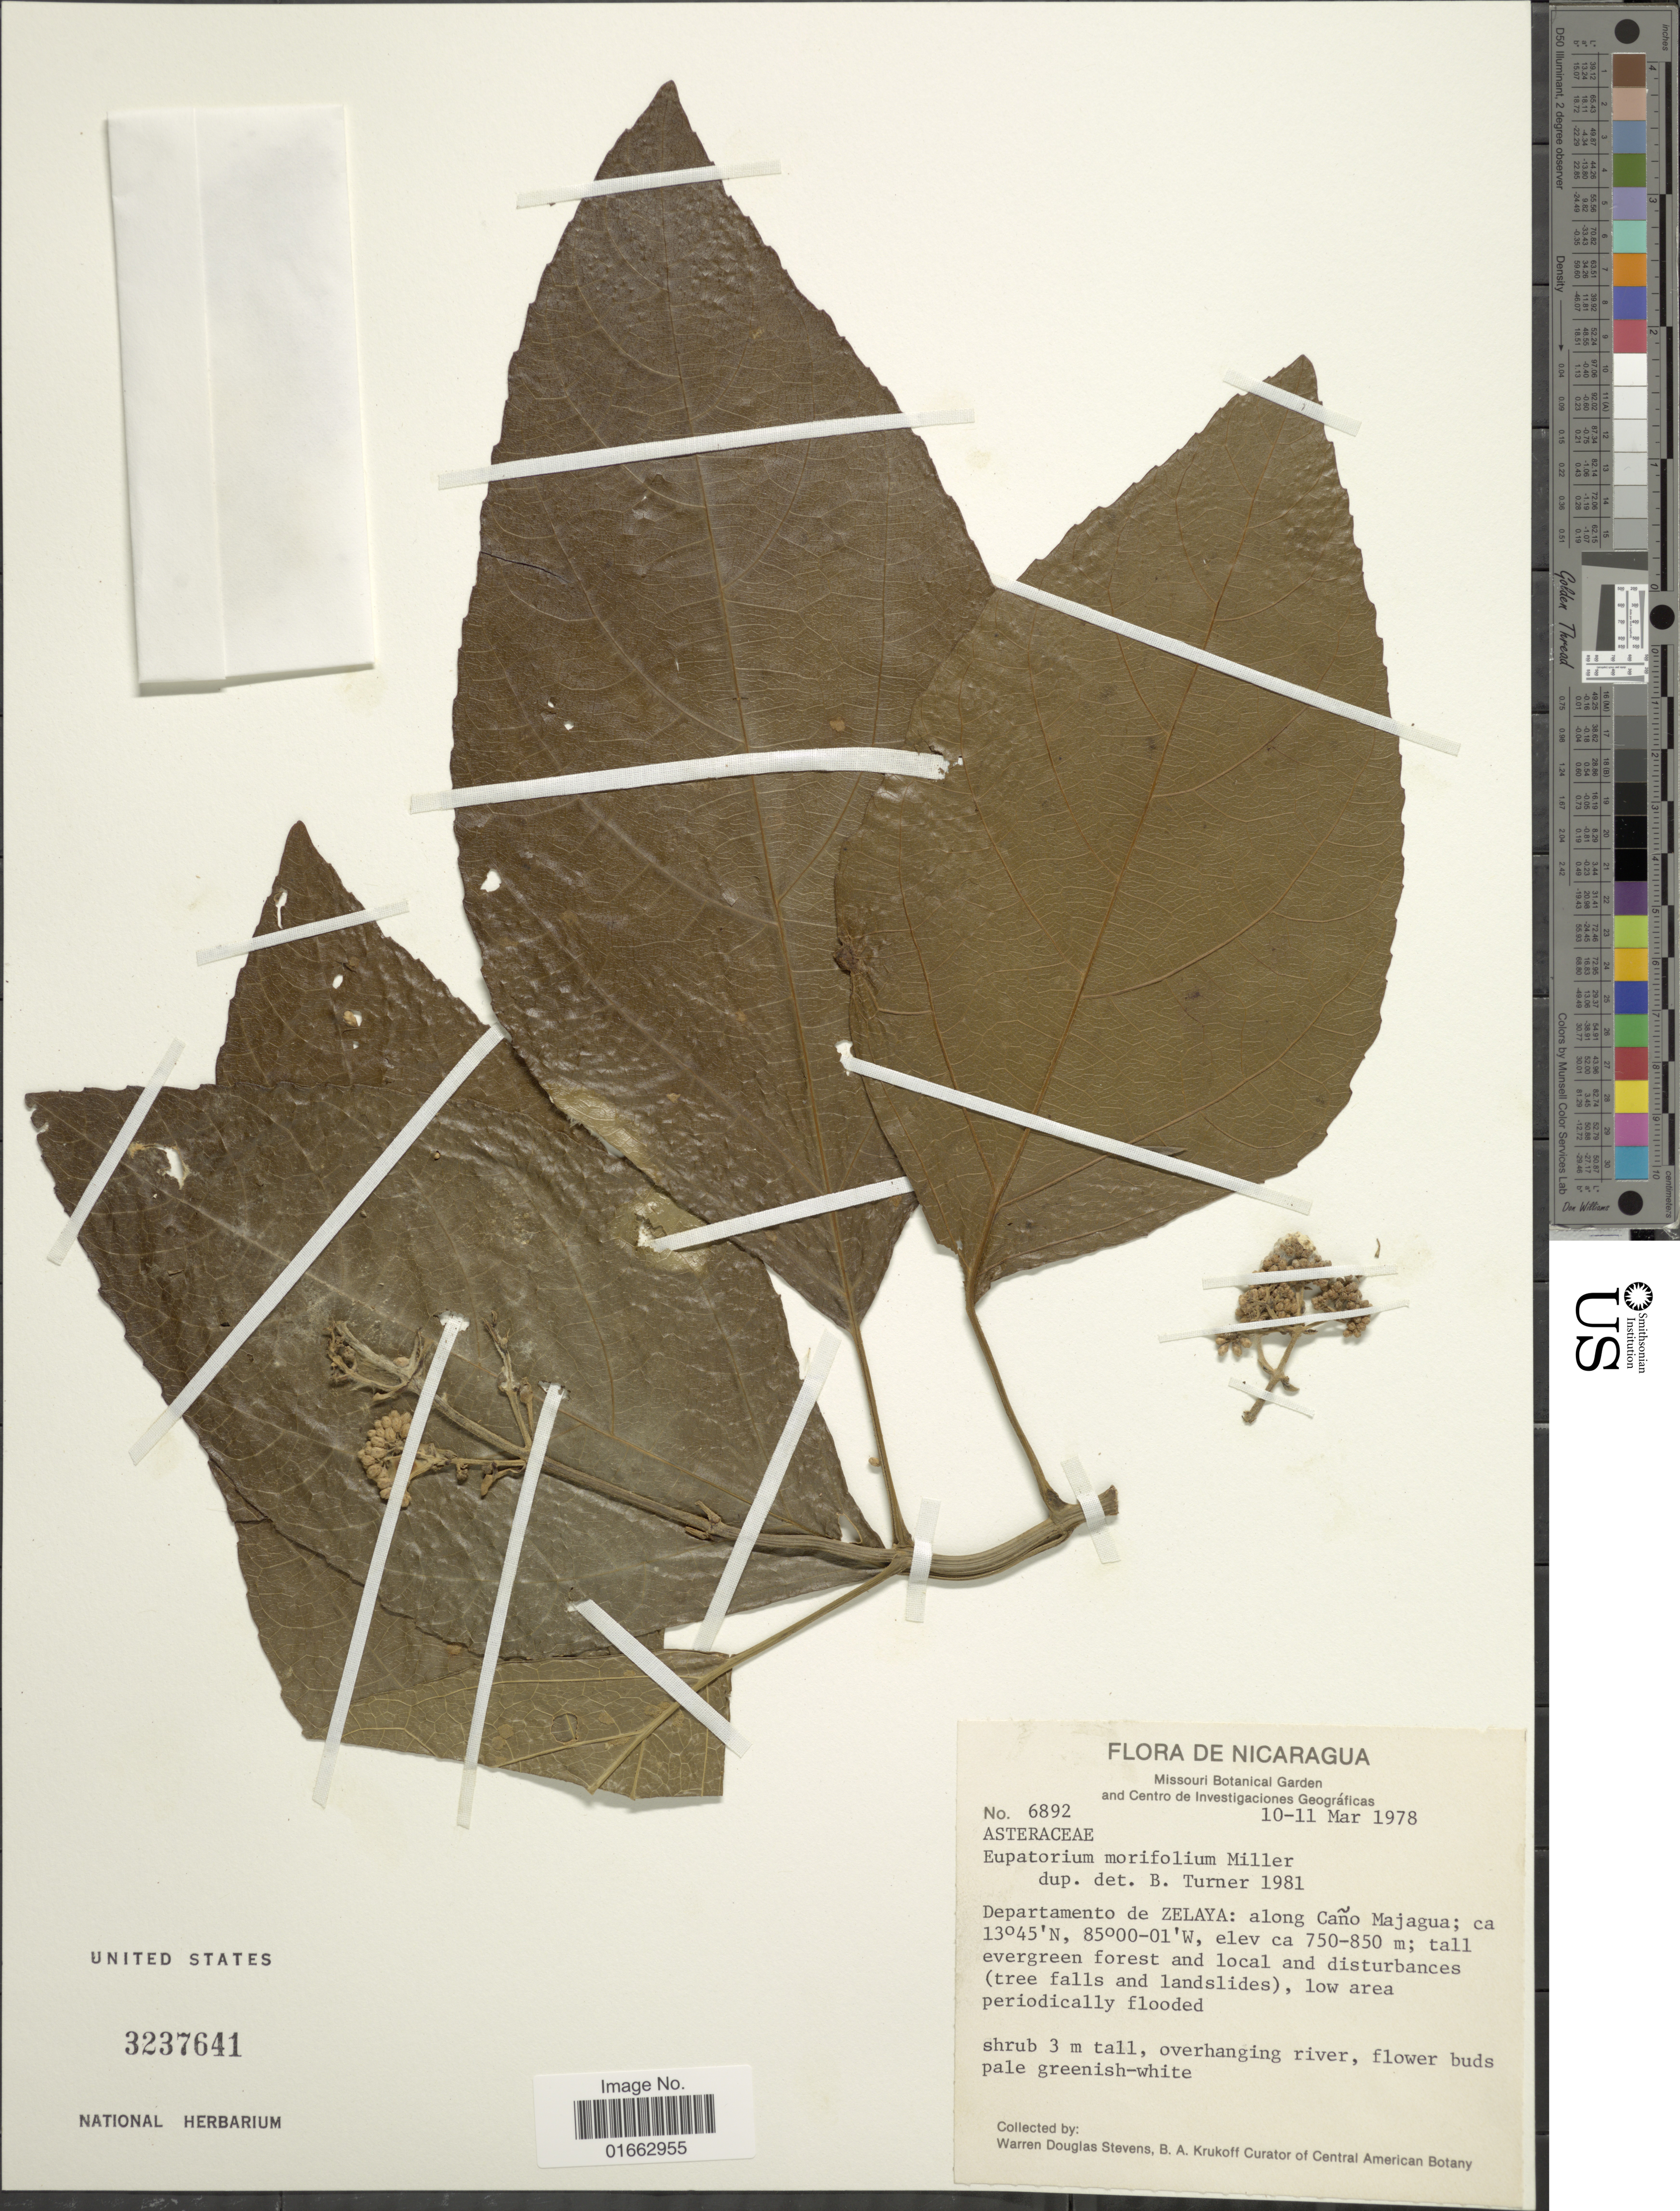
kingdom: Plantae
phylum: Tracheophyta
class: Magnoliopsida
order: Asterales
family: Asteraceae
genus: Critonia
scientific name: Critonia morifolia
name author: (Mill.) R.M. King & H. Rob.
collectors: W. D. Stevens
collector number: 6892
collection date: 1978-03-10/1978-03-11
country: Nicaragua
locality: Departamento de Zelaya: along Caño Majagua; evergreen forest and local and disturbances (tree falls and landslides), low area periodically flooded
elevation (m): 750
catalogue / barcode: US 3237641